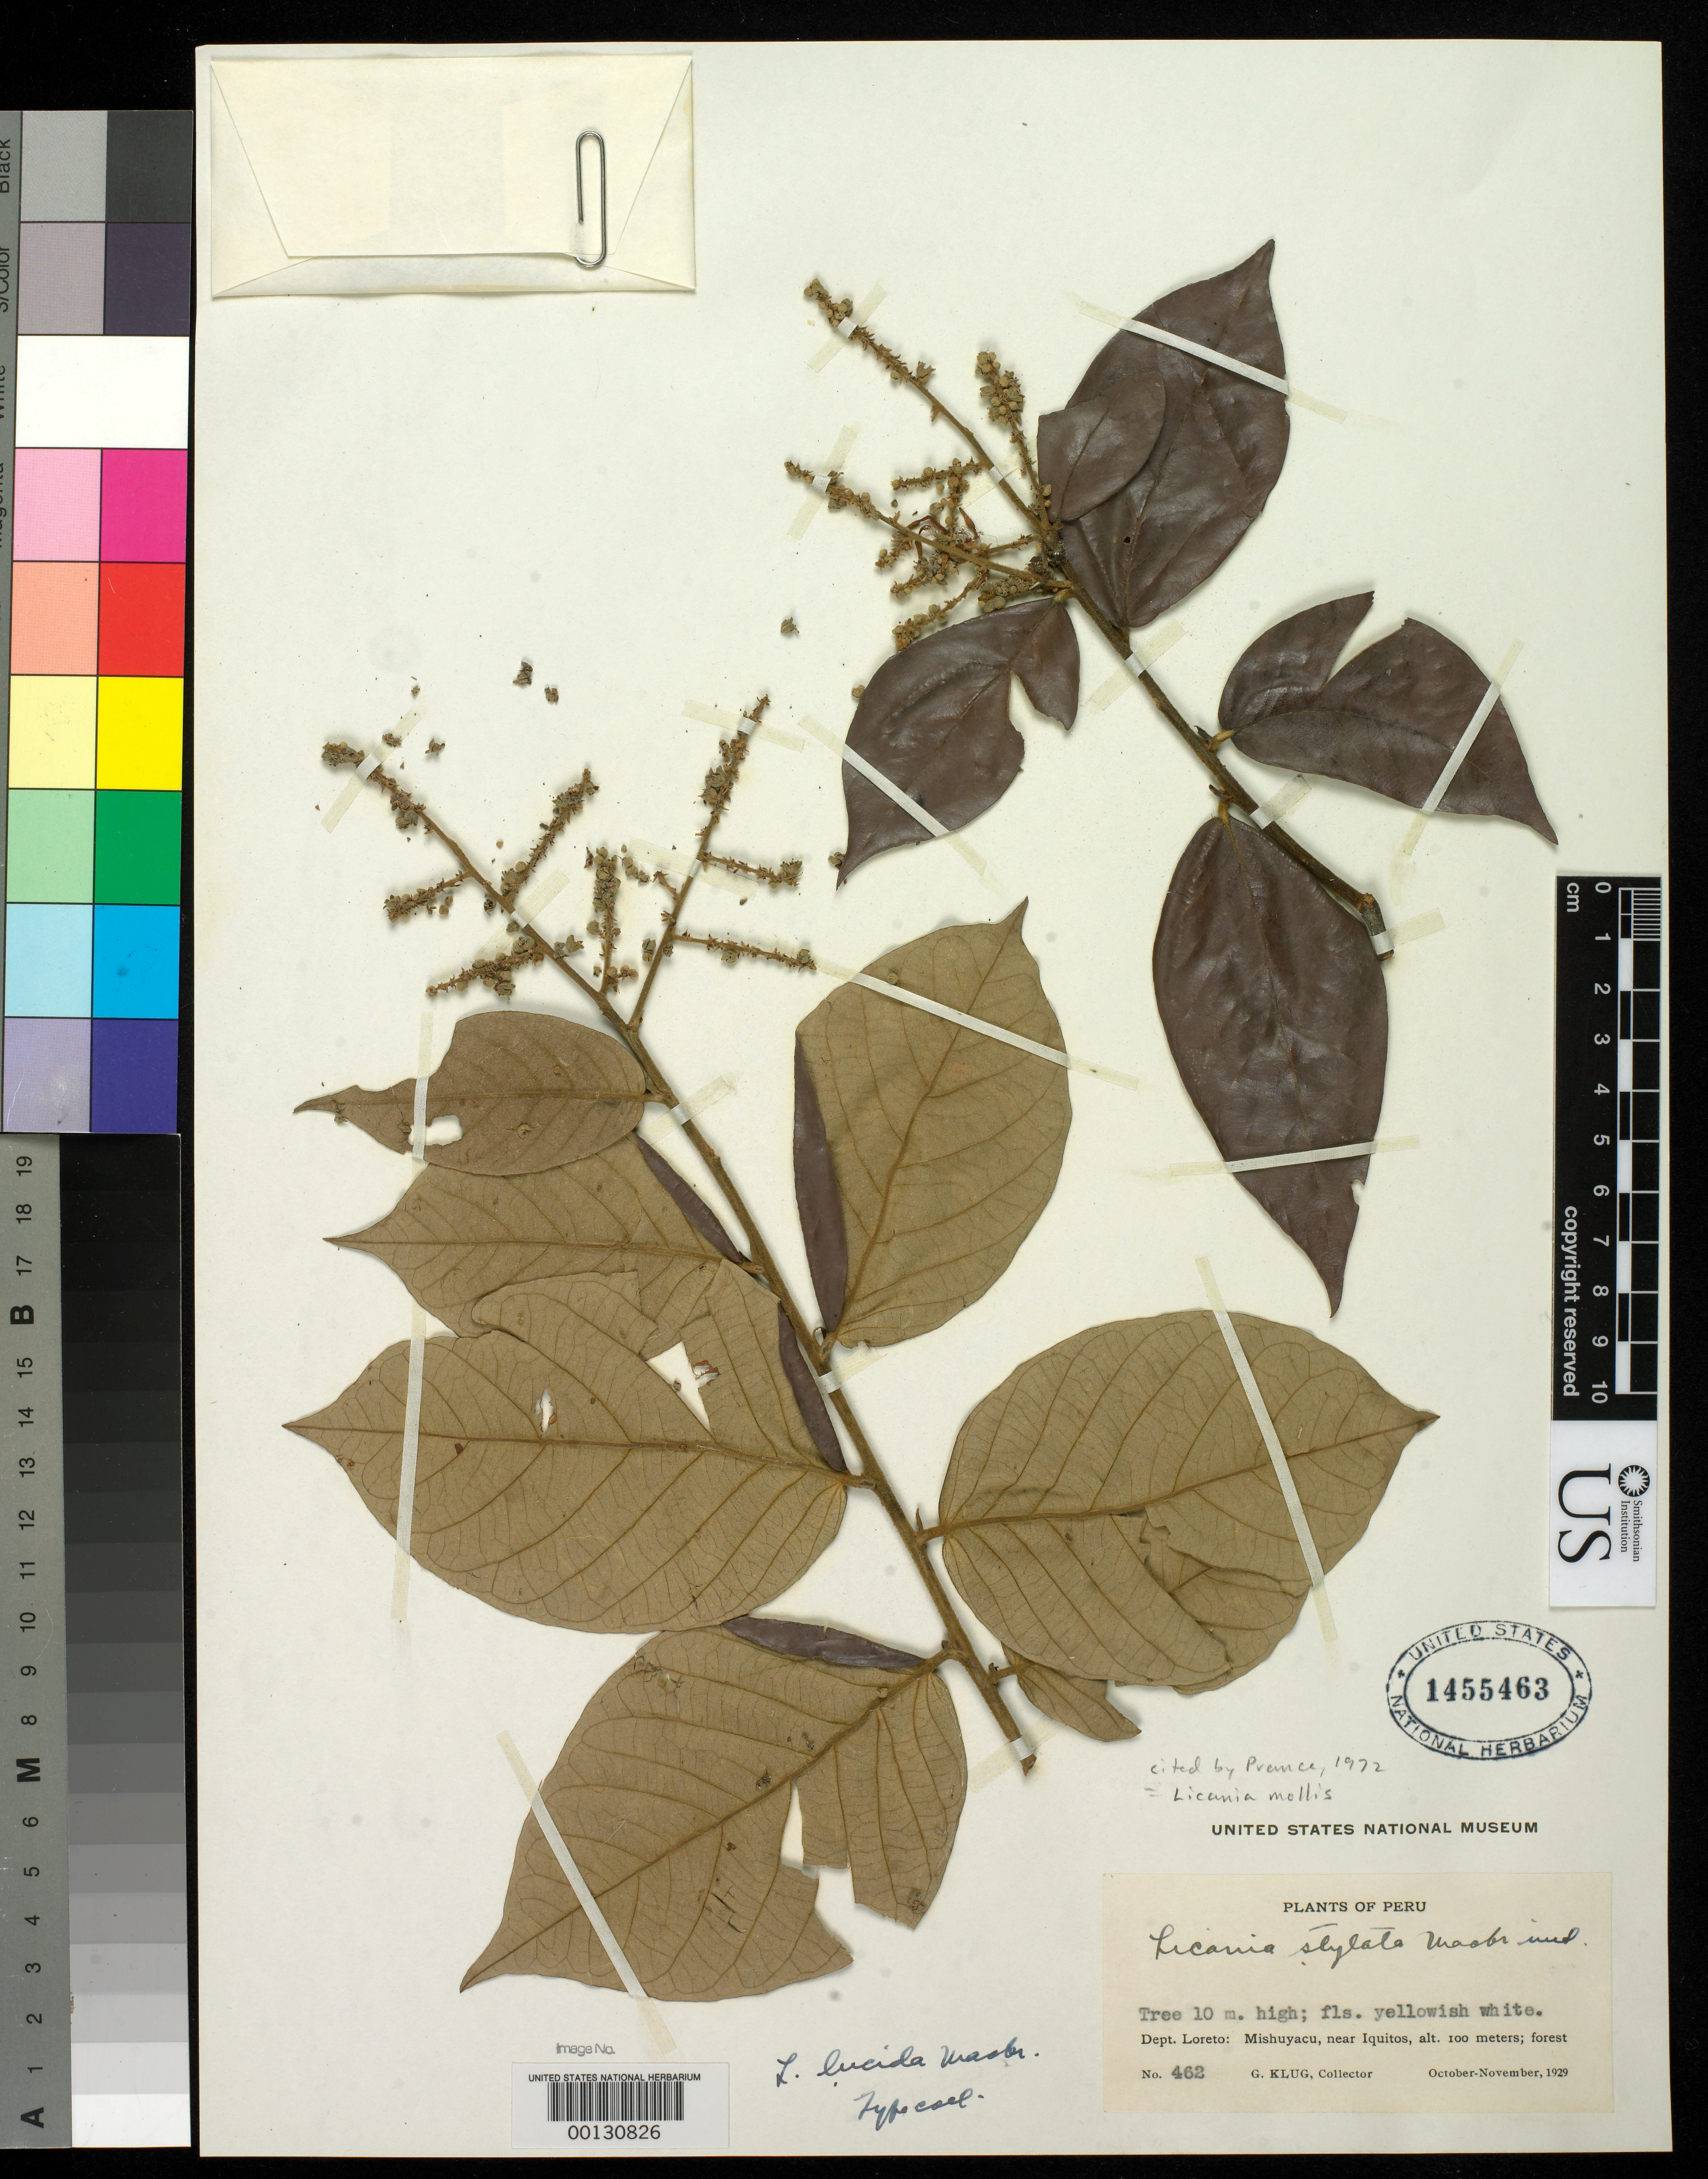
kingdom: Plantae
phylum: Tracheophyta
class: Magnoliopsida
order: Malpighiales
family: Chrysobalanaceae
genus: Licania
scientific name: Licania lucida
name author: J.F. Macbr.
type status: Isotype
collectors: G. Klug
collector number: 462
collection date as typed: Oct 1929 to -- Nov 1929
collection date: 1929-10/1929-11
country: Peru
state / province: Loreto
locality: Mishuyacu, near Iquitos.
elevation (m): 100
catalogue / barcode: US 1455463